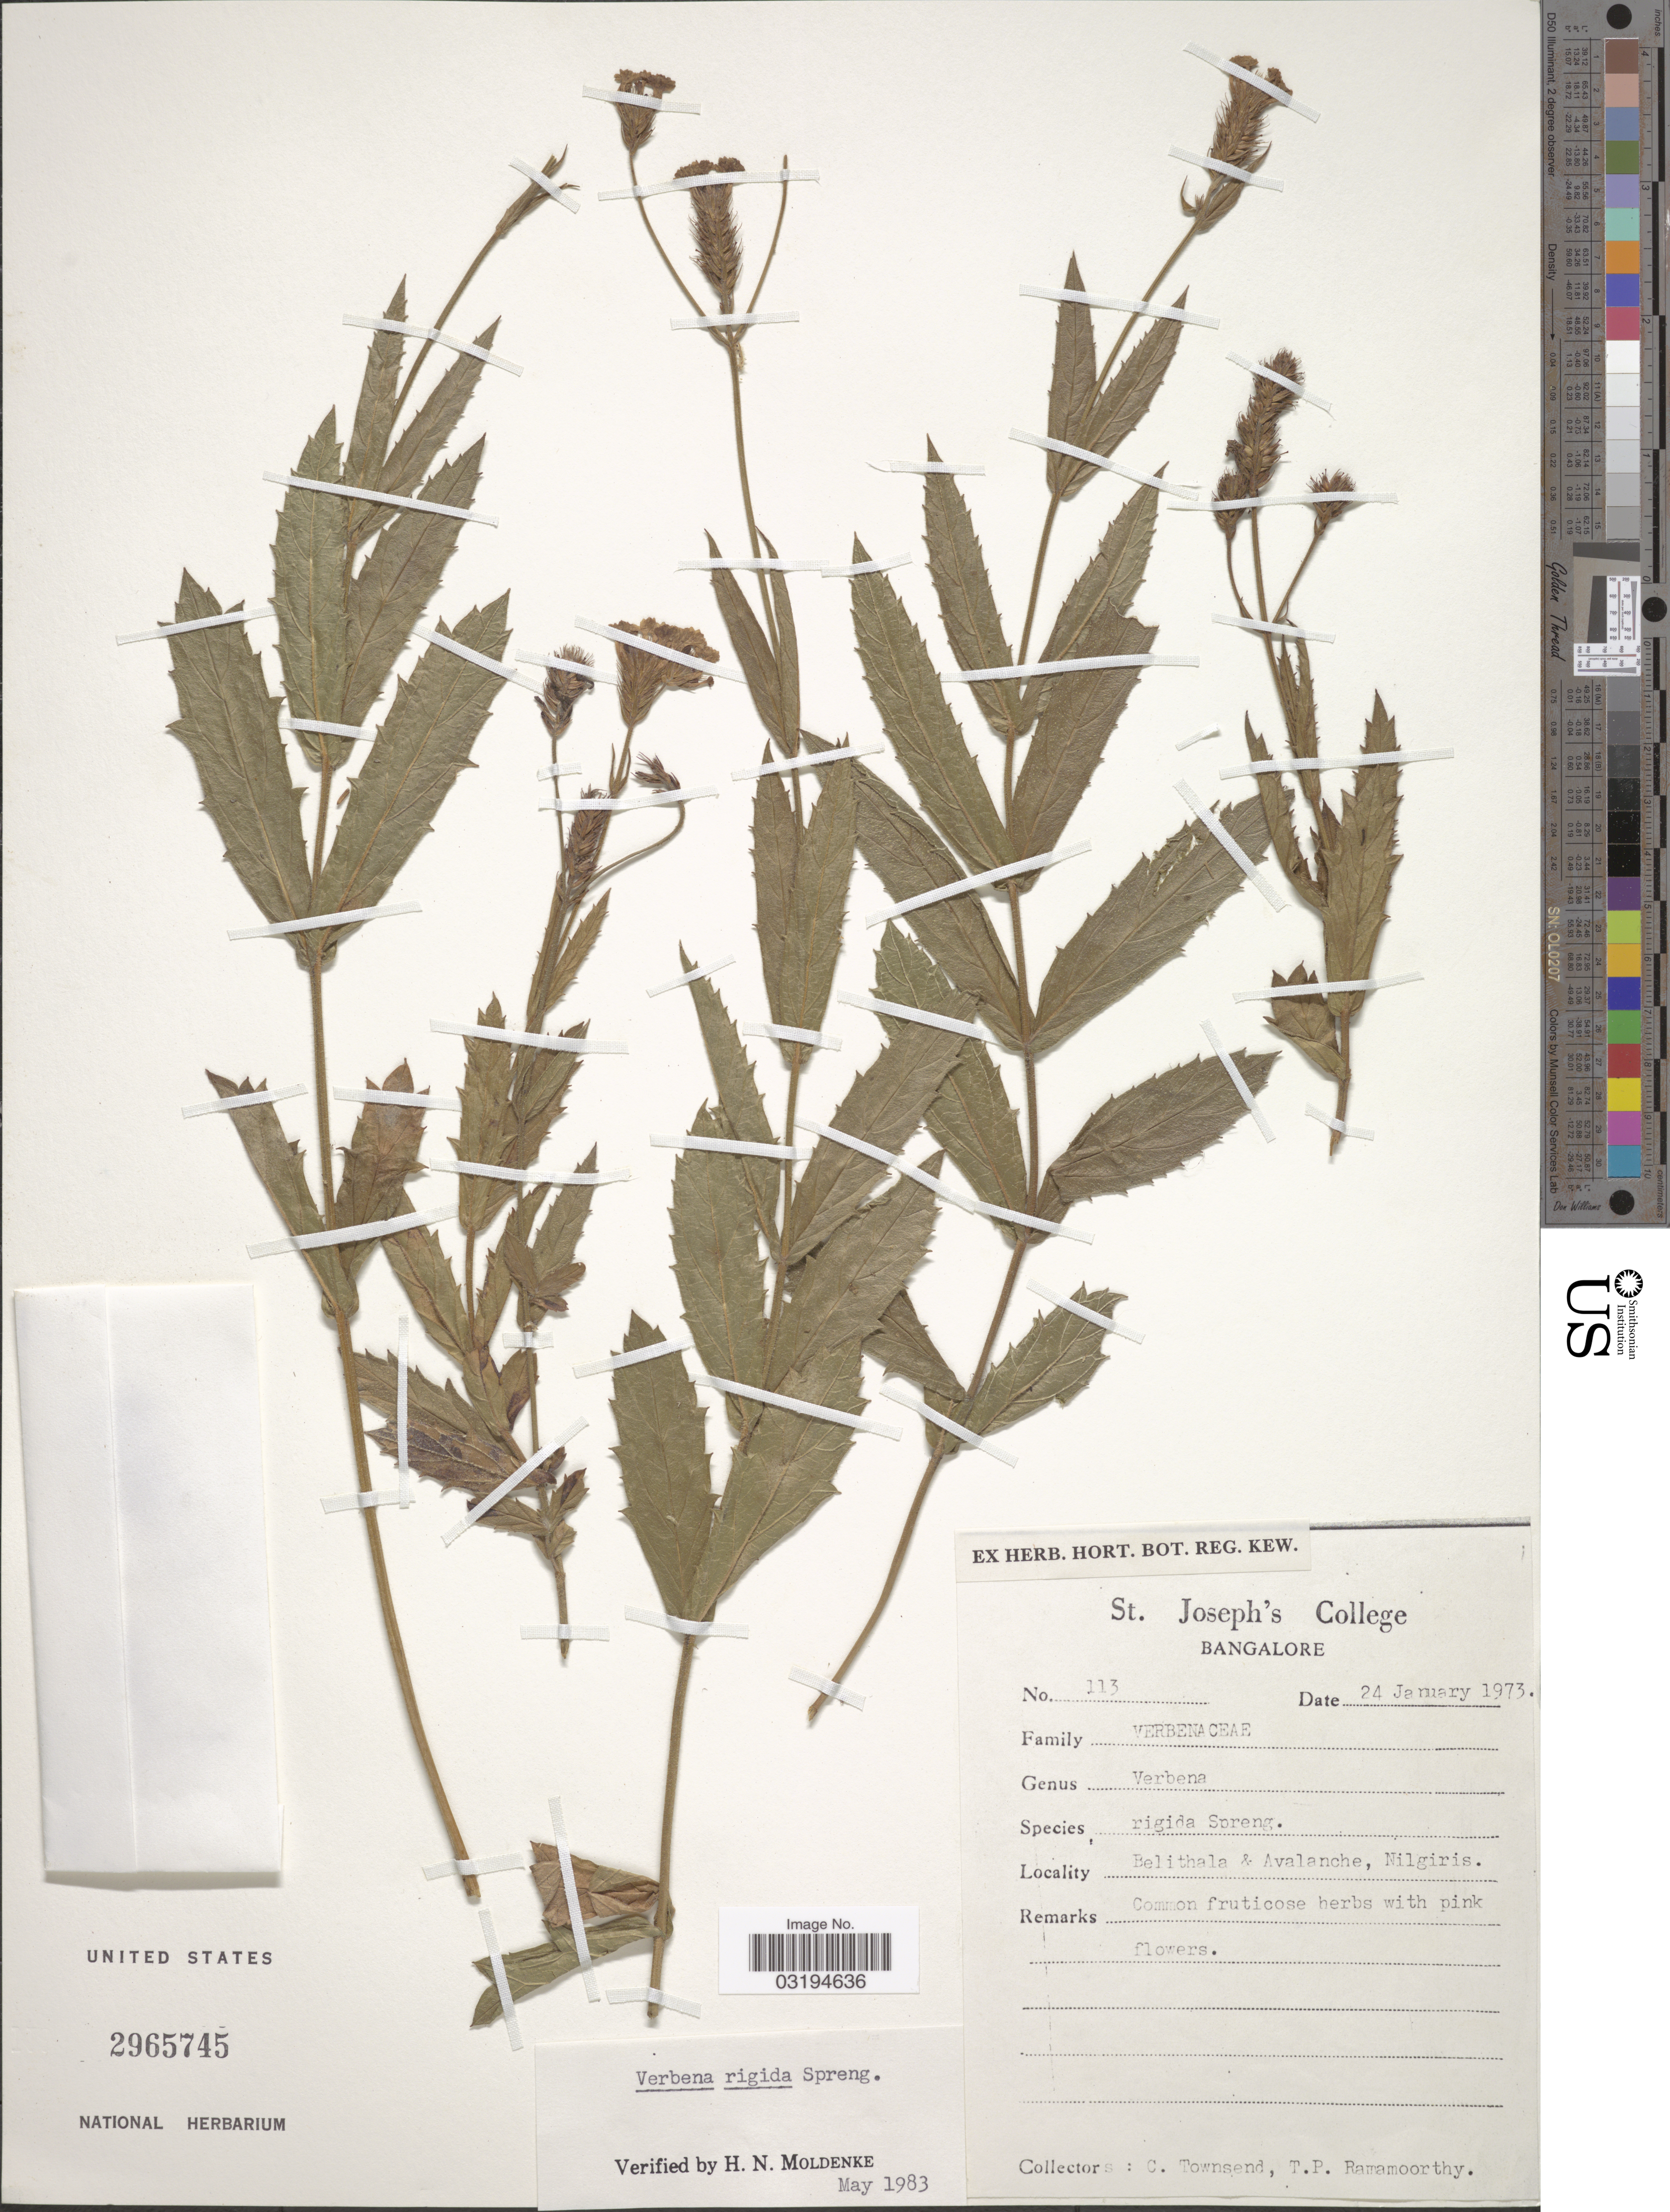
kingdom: Plantae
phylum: Tracheophyta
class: Magnoliopsida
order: Lamiales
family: Verbenaceae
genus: Verbena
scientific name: Verbena rigida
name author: Spreng.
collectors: C. Townsend & T. P. Ramamoorthy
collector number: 113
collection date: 1973-01-24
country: India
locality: Belithala & Avalanche, Nilgiris.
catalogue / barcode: US 2965745